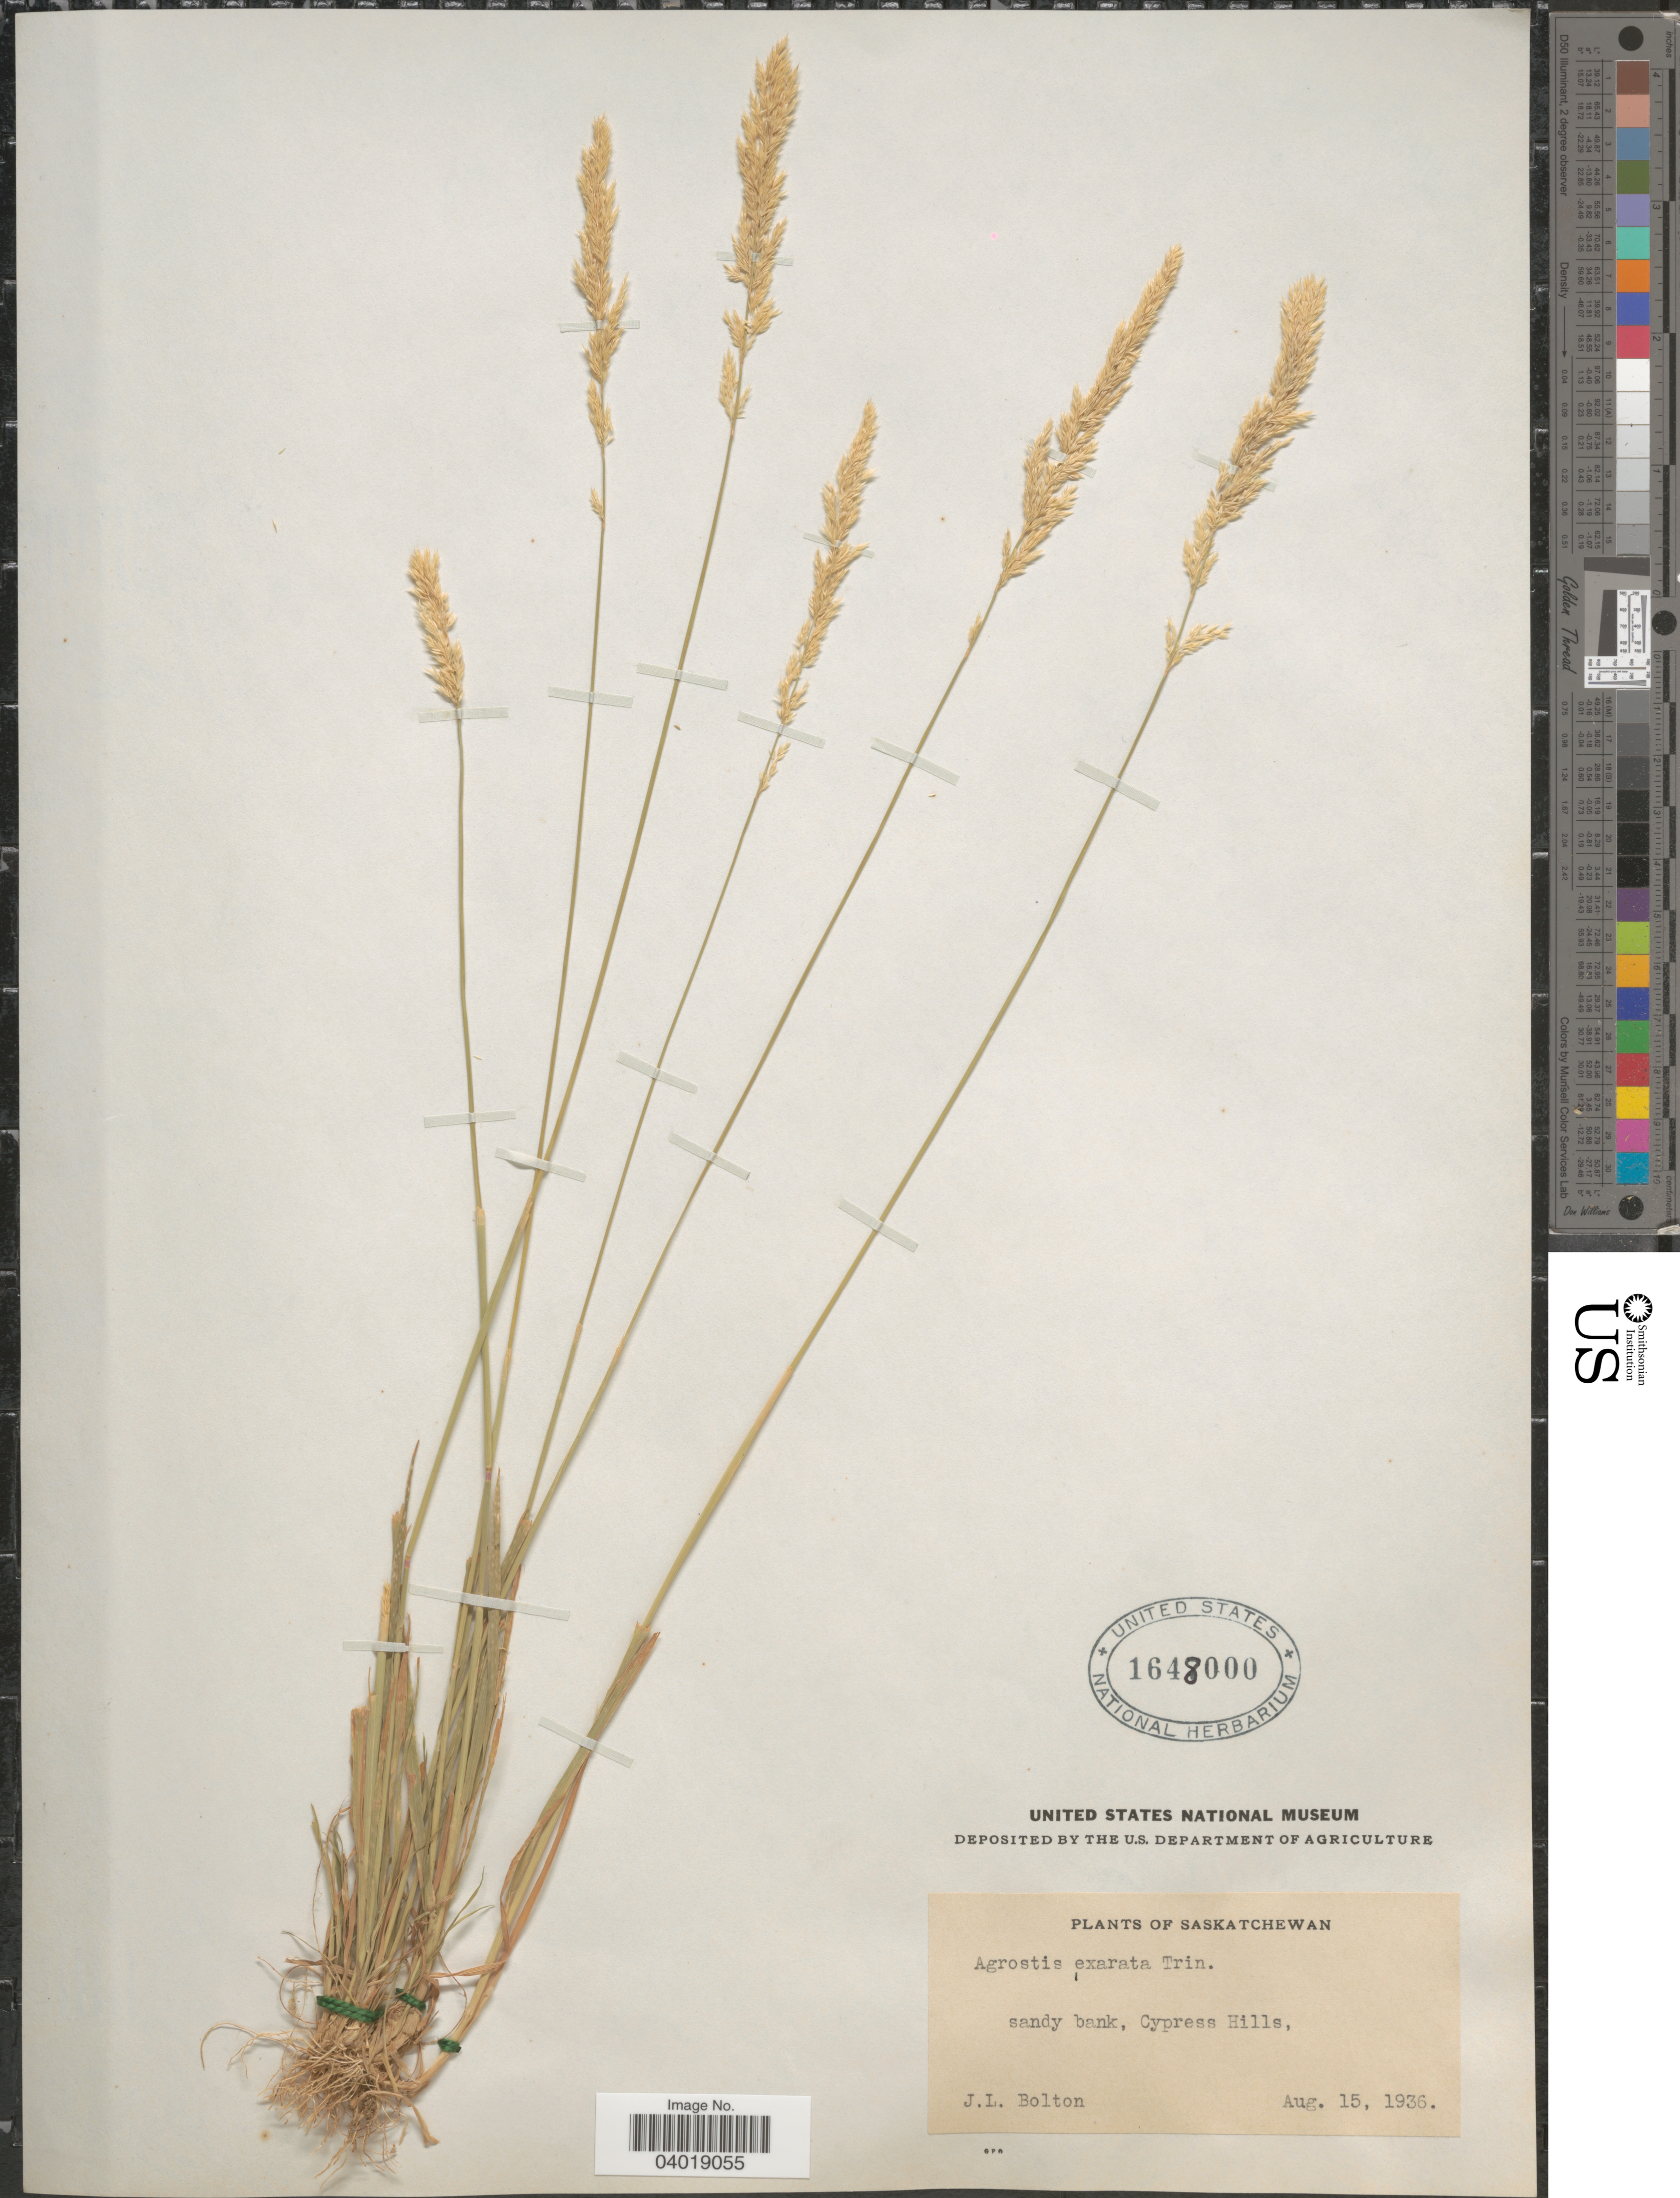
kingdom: Plantae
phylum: Tracheophyta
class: Liliopsida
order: Poales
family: Poaceae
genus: Agrostis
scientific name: Agrostis exarata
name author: Trin.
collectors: J. Bolton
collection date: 1936-08-15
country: Canada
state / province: Saskatchewan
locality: Cypress Hills.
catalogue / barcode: US 1648000